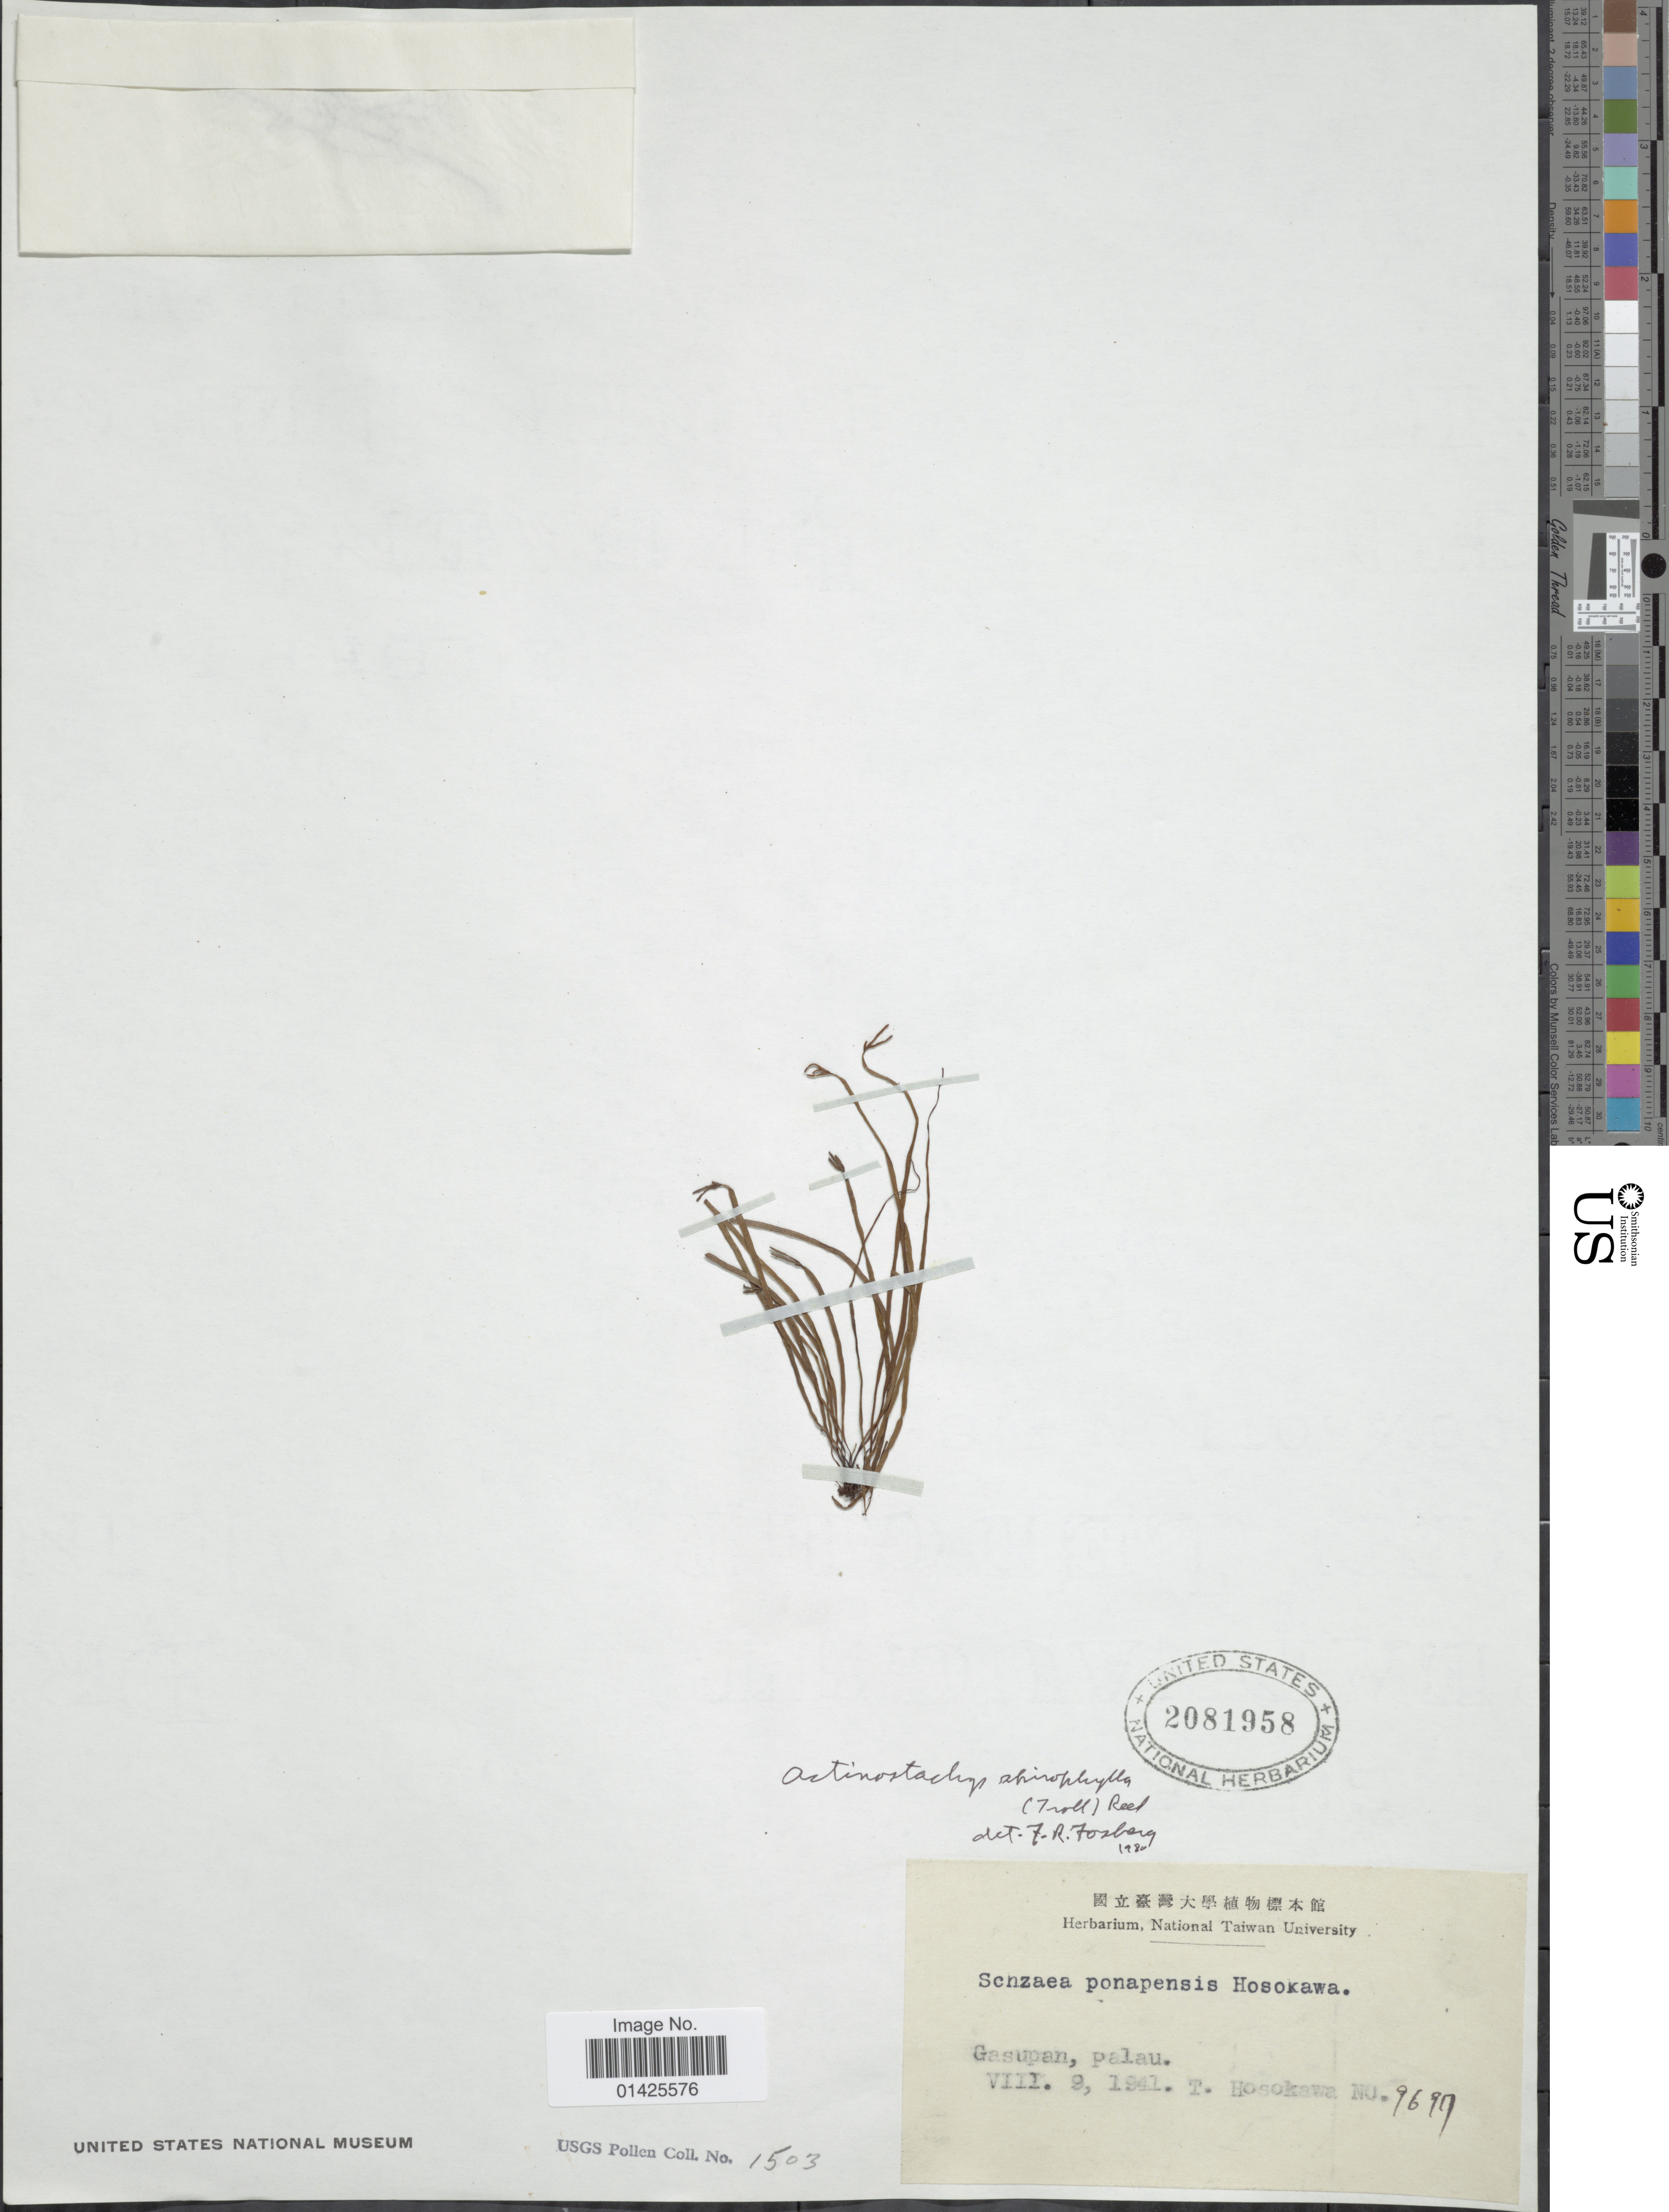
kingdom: Plantae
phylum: Tracheophyta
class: Polypodiopsida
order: Schizaeales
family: Schizaeaceae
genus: Actinostachys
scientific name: Actinostachys spirophylla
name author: (Troll) C.F. Reed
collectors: T. Hosokawa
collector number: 9699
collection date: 1941-08-09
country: Palau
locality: Gasupan, palau.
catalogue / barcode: US 2081958